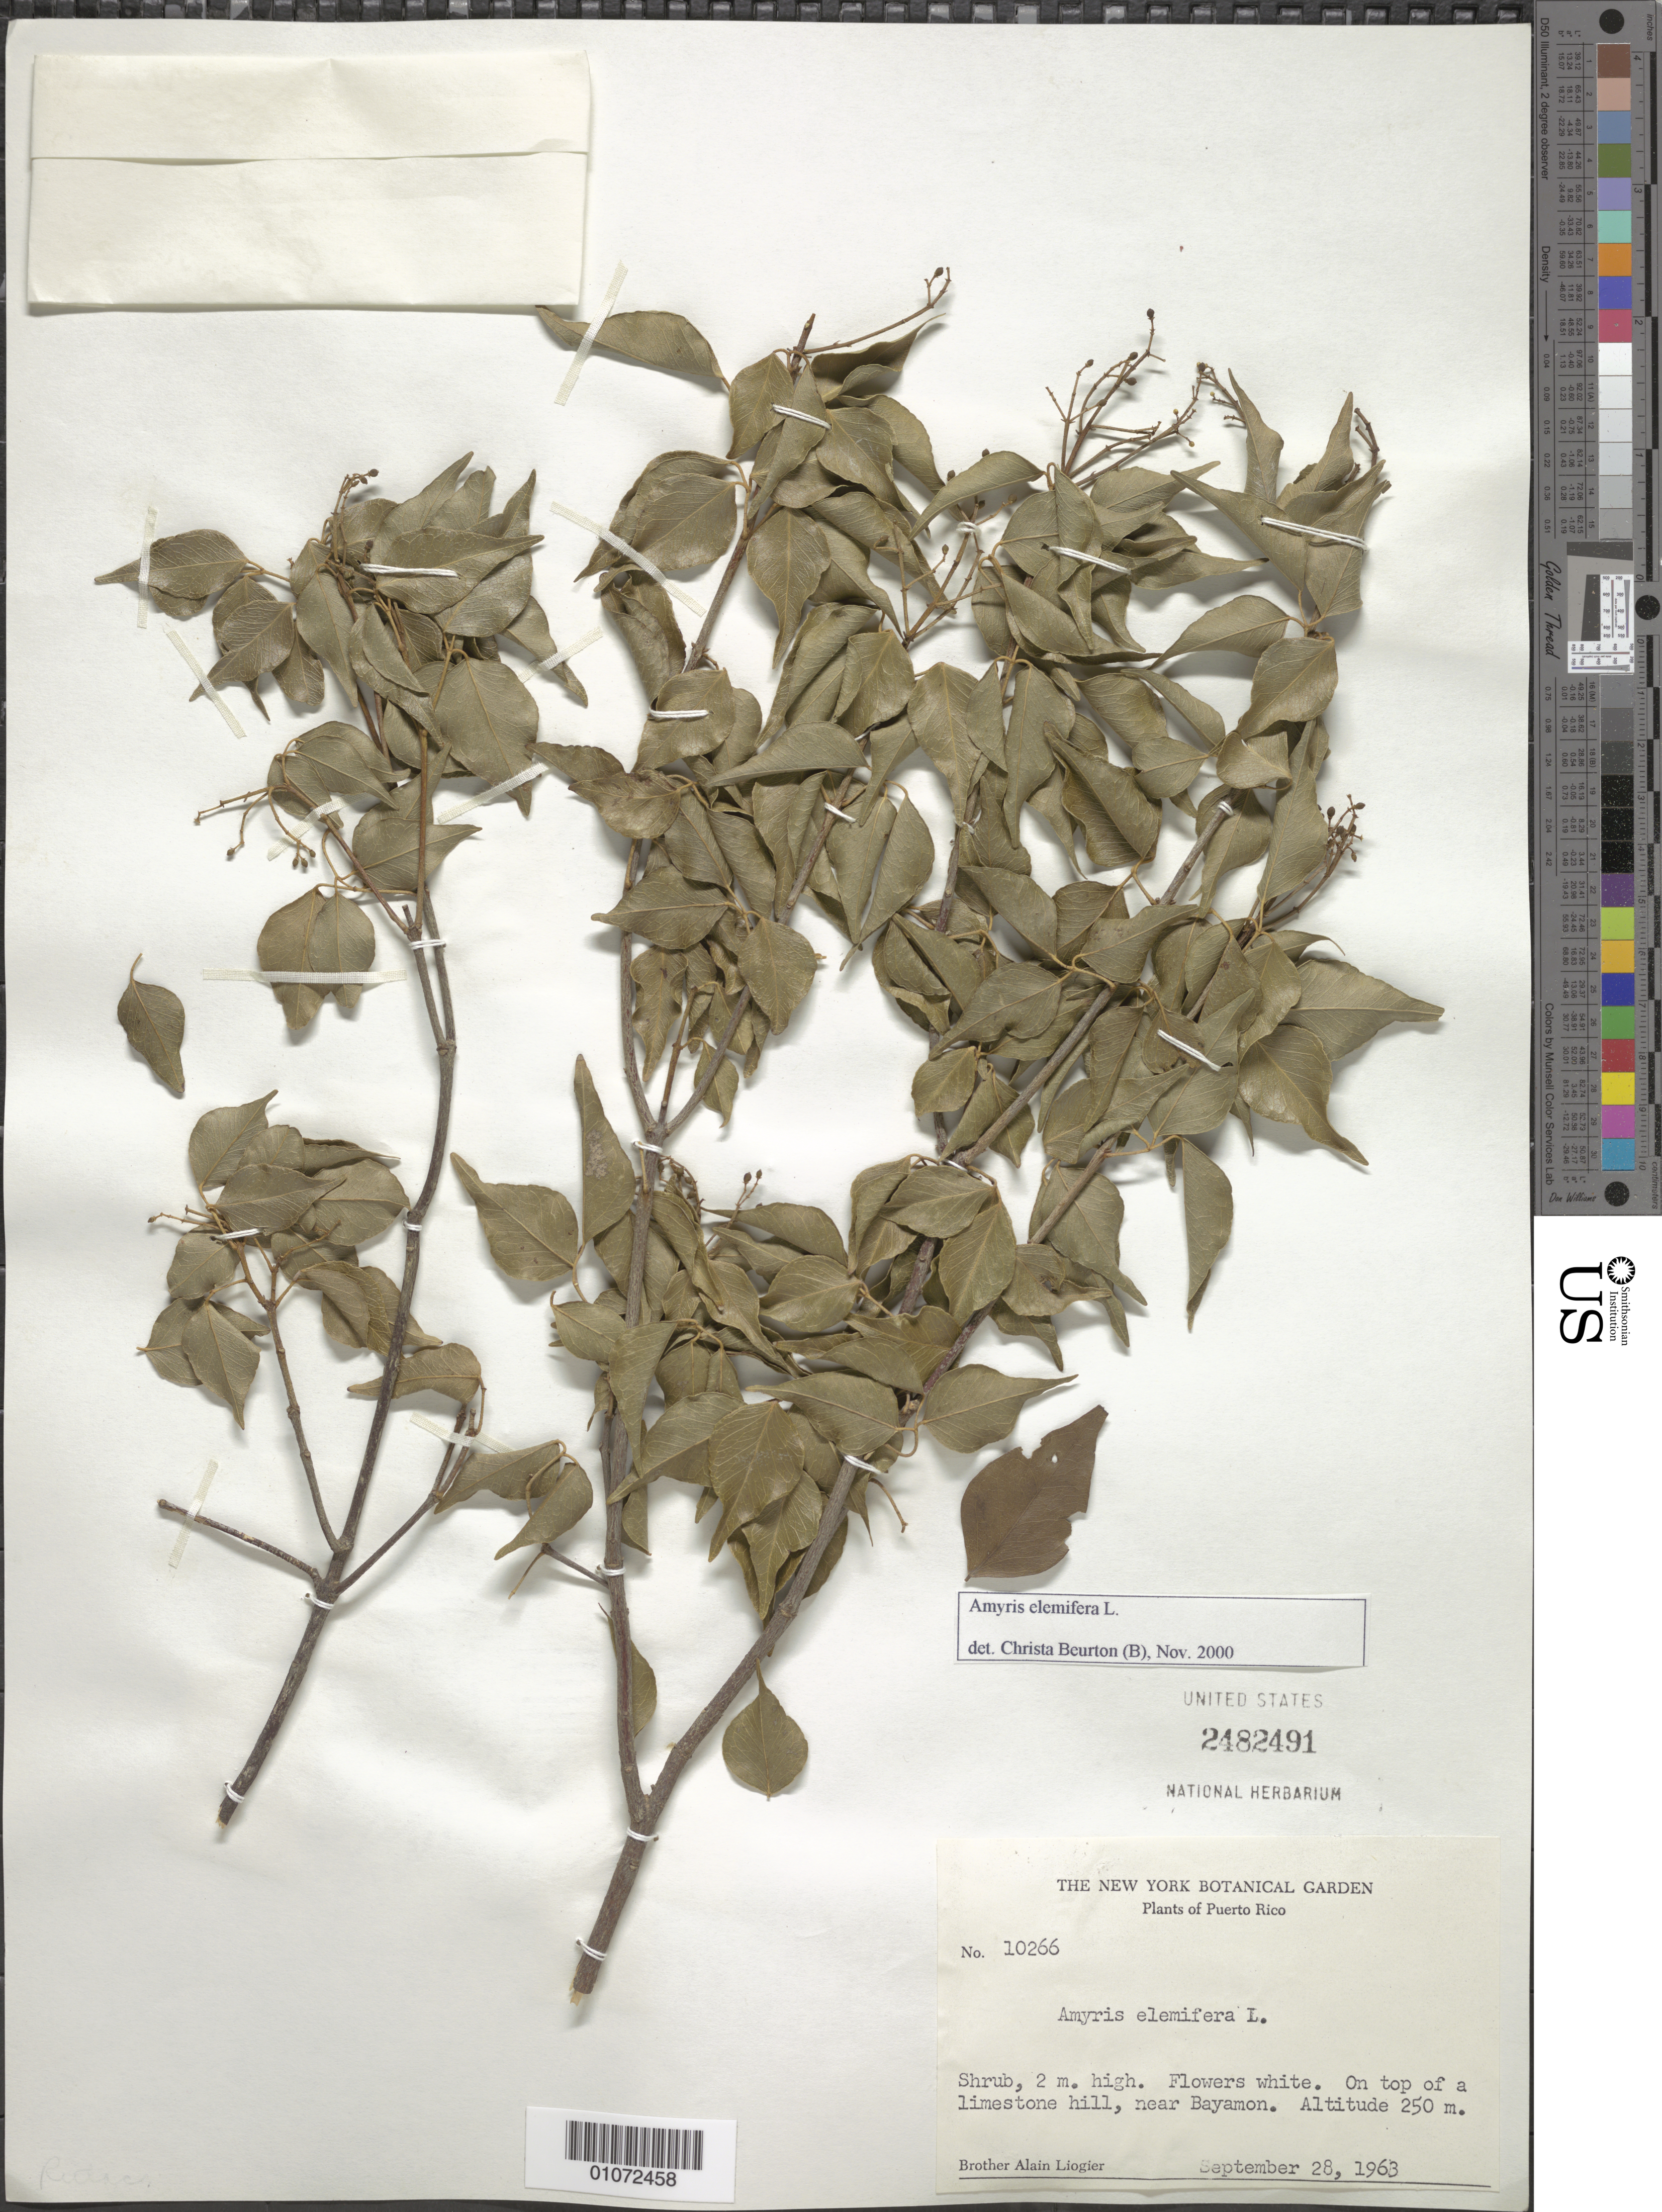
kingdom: Plantae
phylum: Tracheophyta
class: Magnoliopsida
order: Sapindales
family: Rutaceae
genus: Amyris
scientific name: Amyris elemifera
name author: L.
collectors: A. H. Liogier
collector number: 10266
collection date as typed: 28 Sep 1963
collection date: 1963-09-28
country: Puerto Rico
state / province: Bayamón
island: Puerto Rico I.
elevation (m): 250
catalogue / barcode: US 2482491